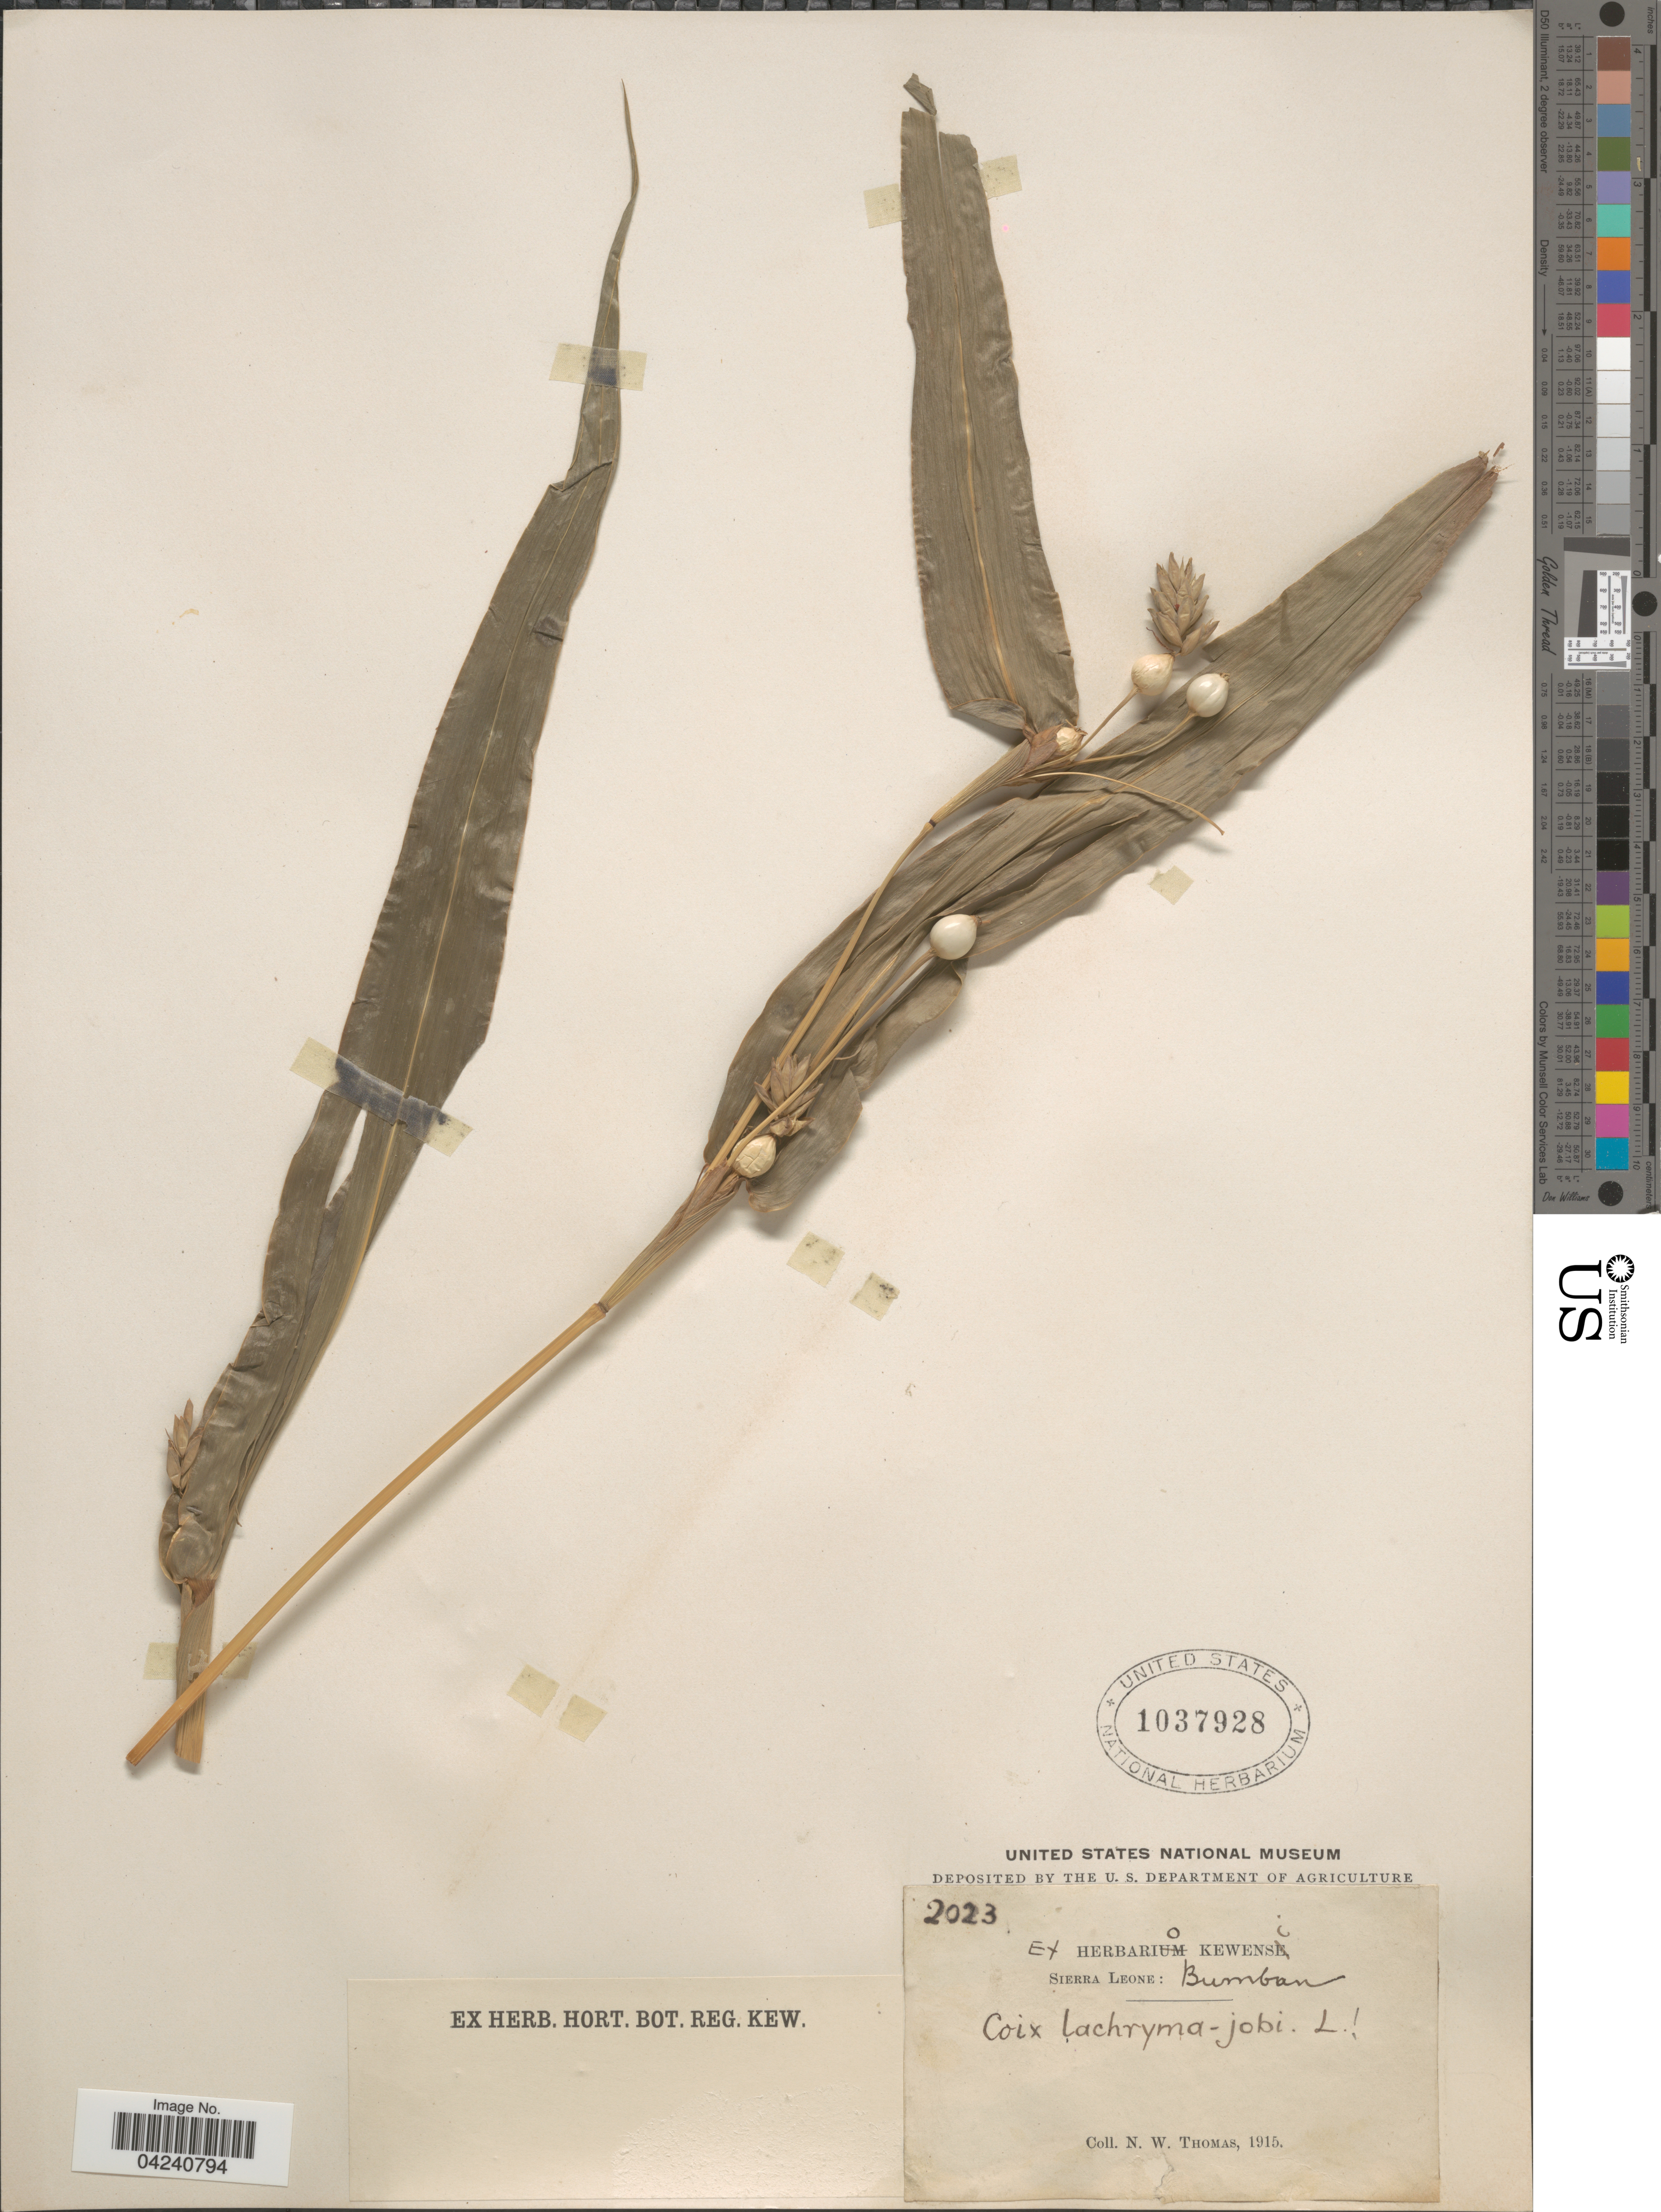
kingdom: Plantae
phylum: Tracheophyta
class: Liliopsida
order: Poales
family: Poaceae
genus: Coix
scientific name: Coix lacryma-jobi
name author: L.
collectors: N. Thomas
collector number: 2023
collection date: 1915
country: Sierra Leone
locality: Bumban.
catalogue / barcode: US 1037928